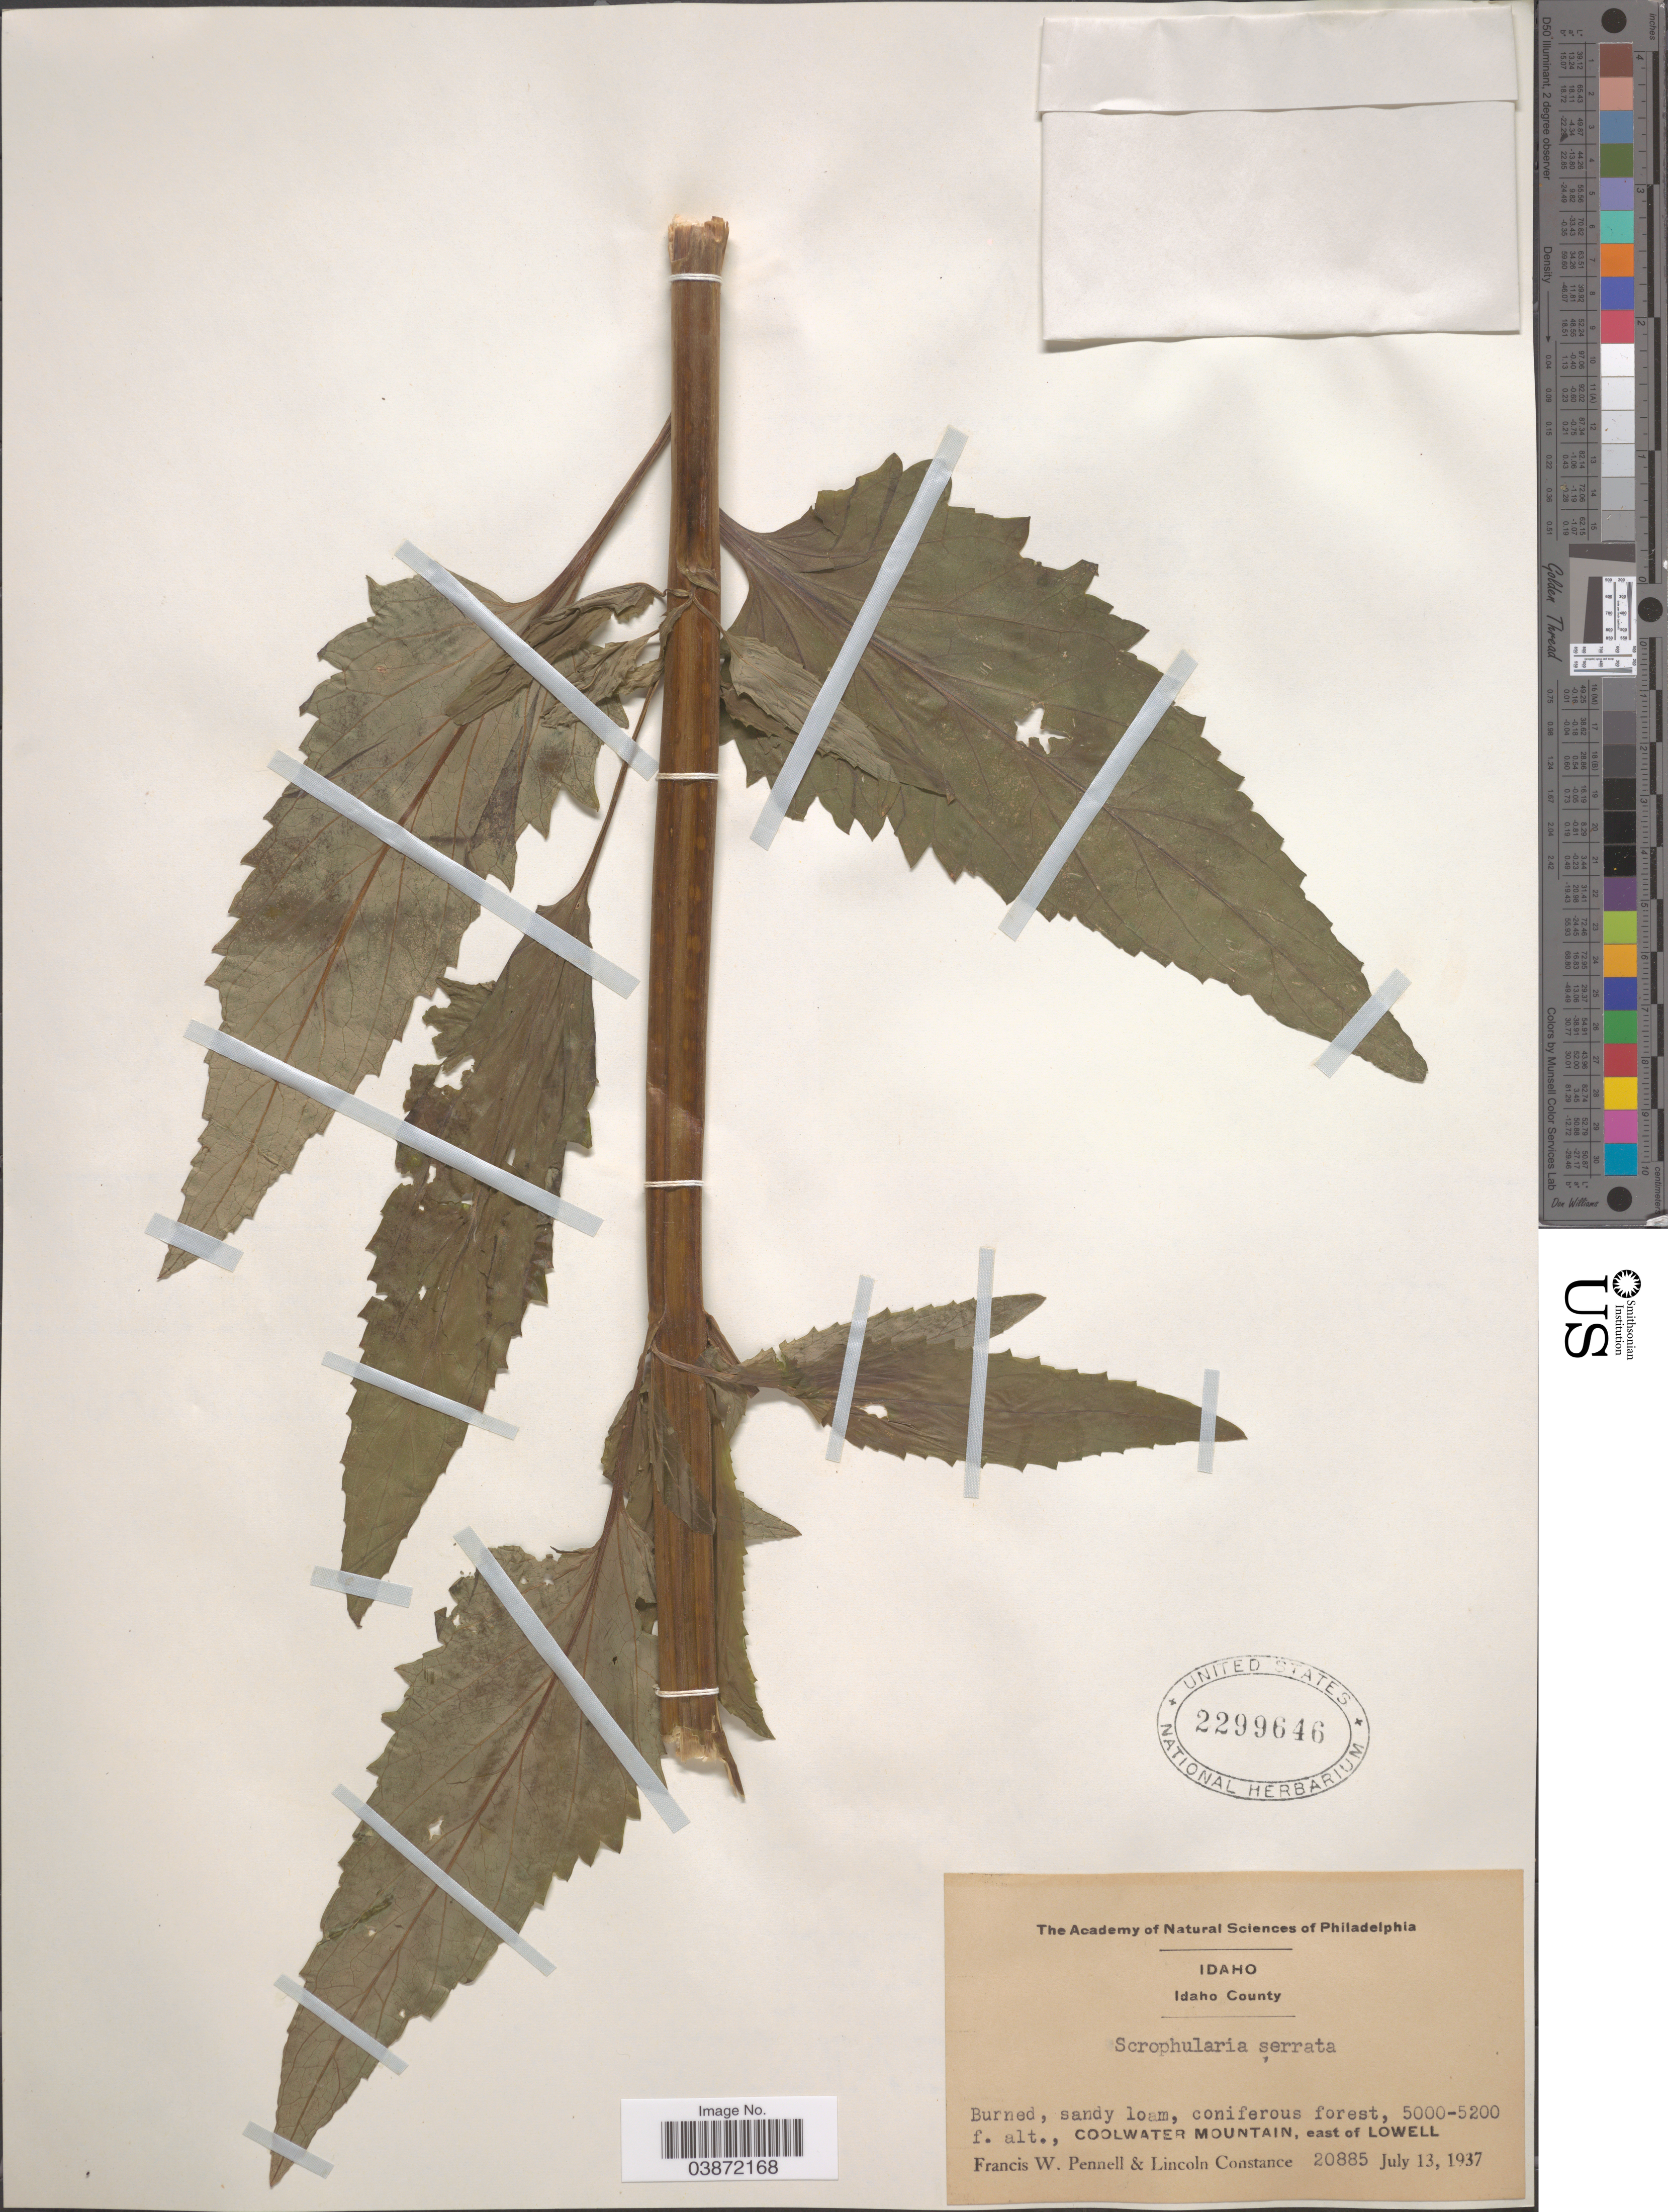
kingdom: Plantae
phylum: Tracheophyta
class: Magnoliopsida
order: Lamiales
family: Scrophulariaceae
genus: Scrophularia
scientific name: Scrophularia serrata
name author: Rydb.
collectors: F. W. Pennell & L. Constance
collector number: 20885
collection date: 1937-07-13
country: United States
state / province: Idaho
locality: Idaho County. Coolwater Mountain, east of Lowell.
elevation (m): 1524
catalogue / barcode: US 2299646